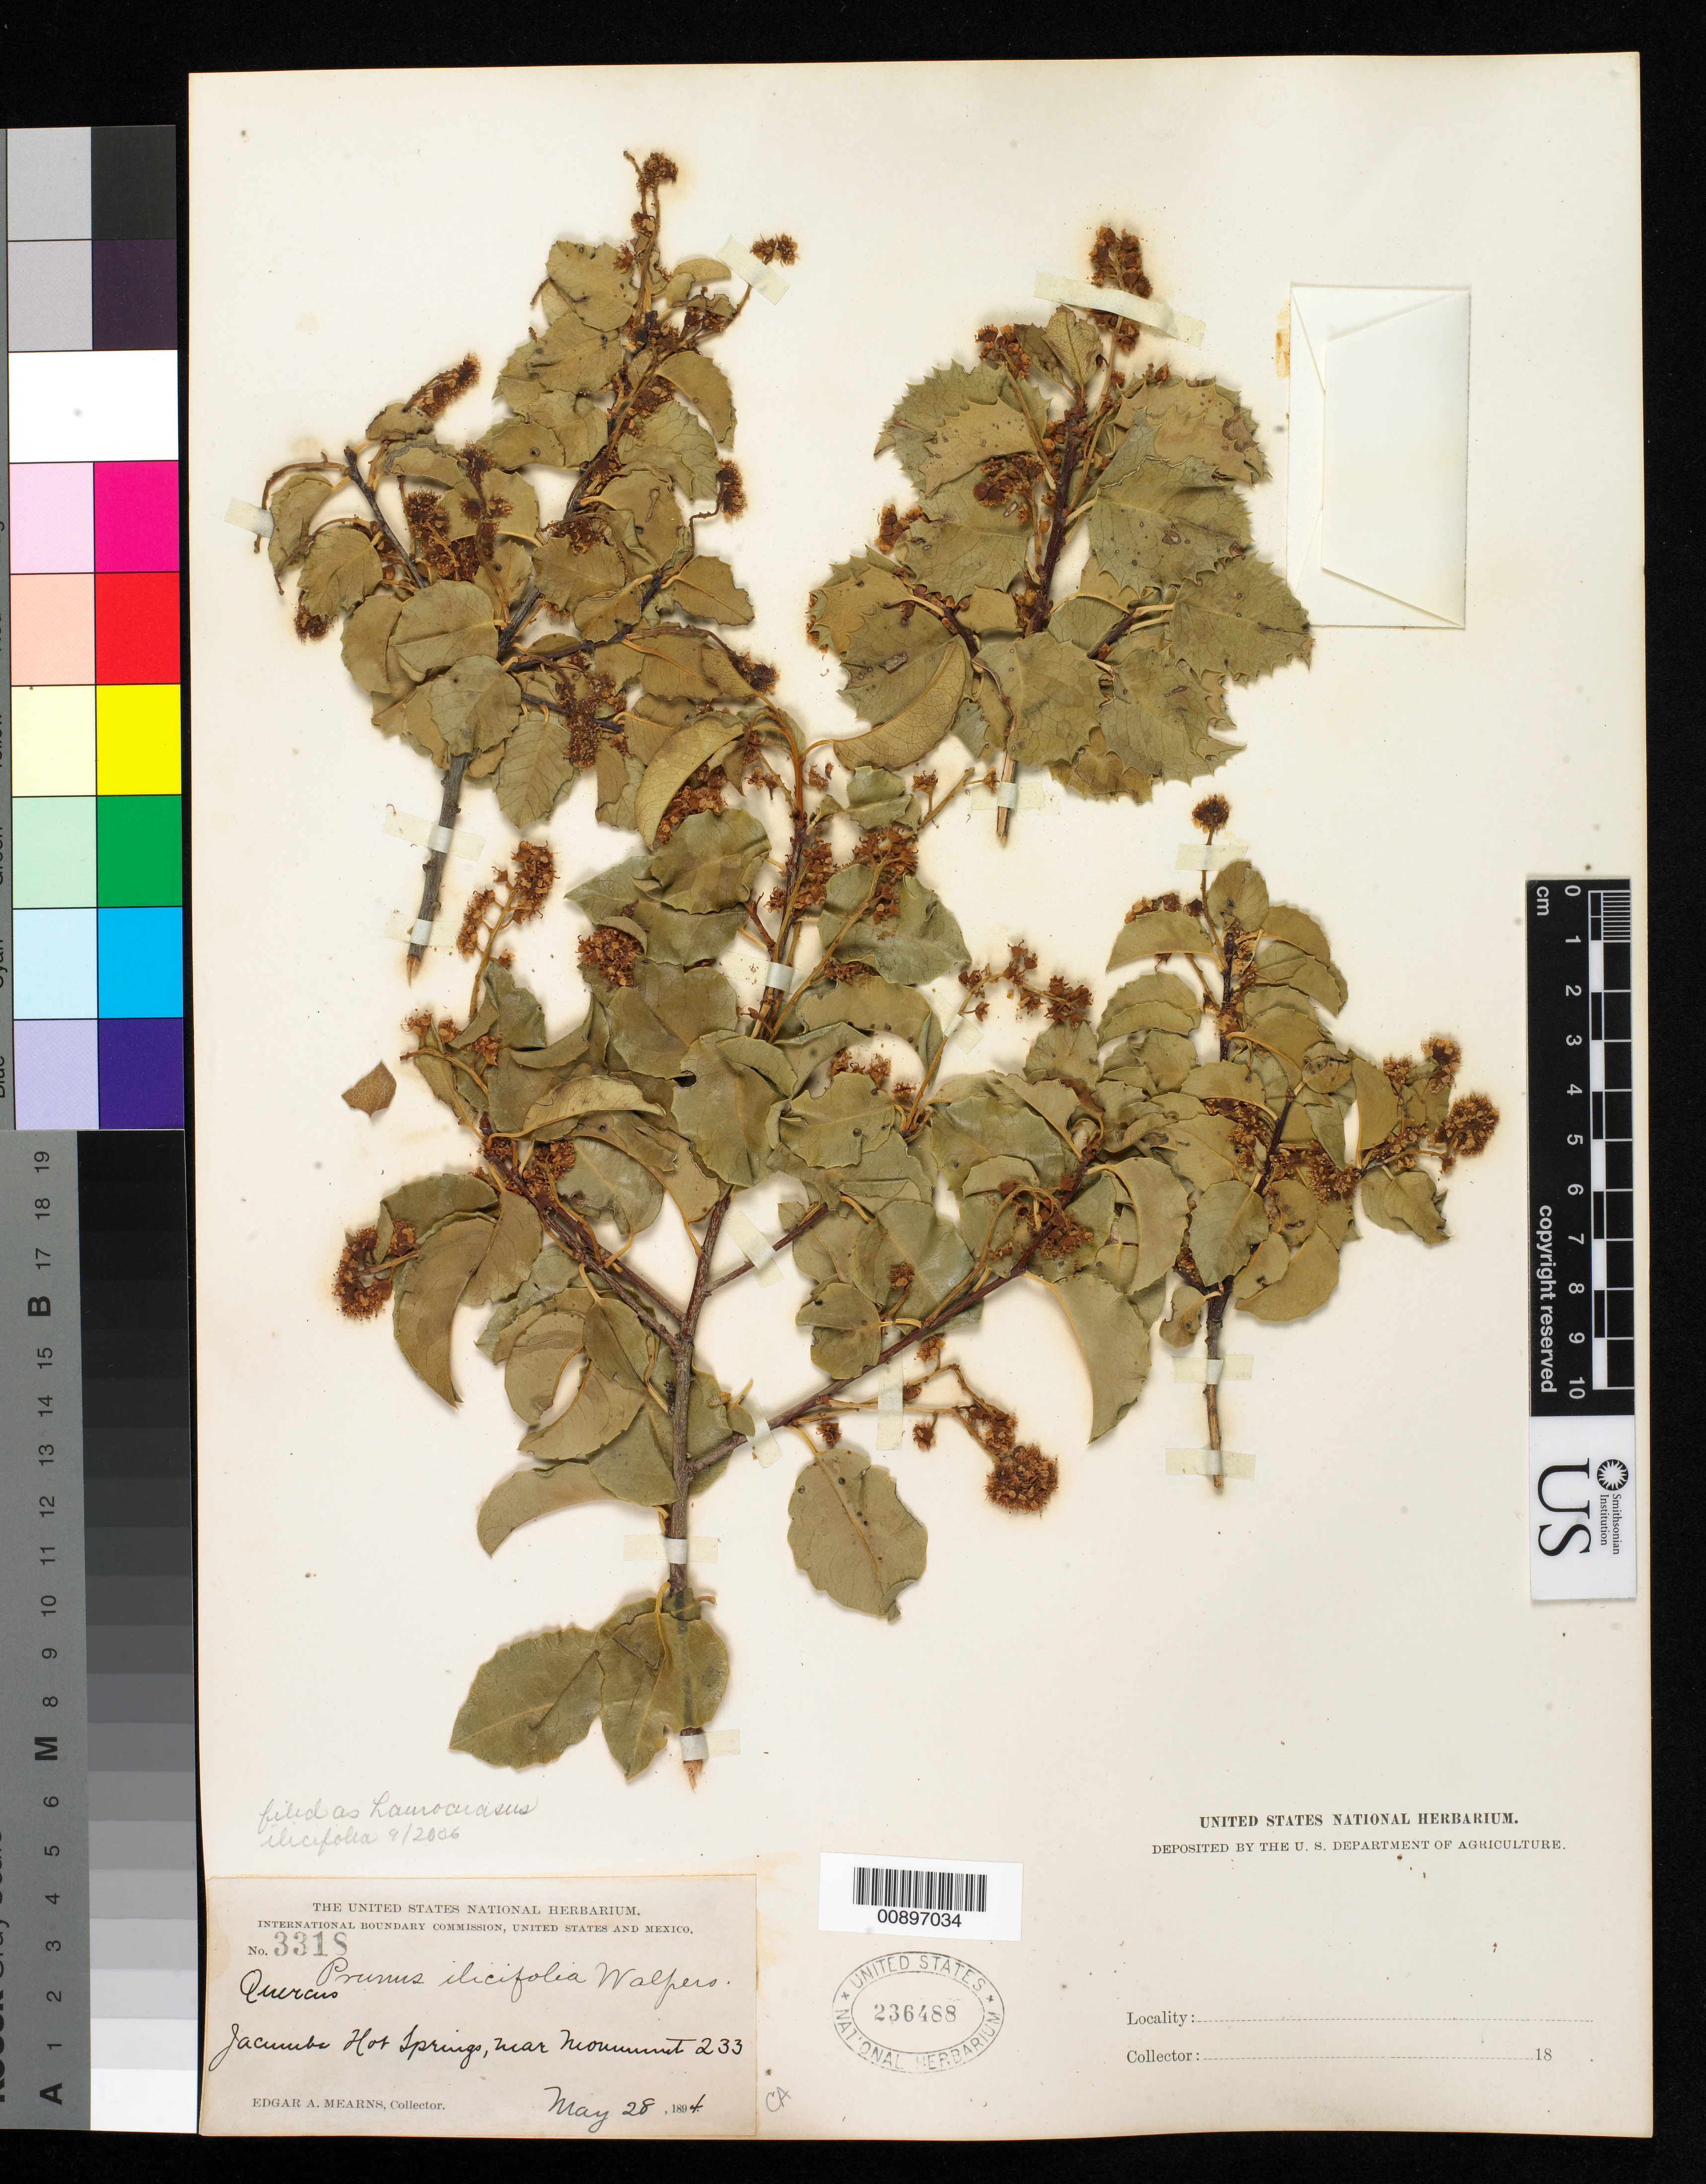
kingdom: Plantae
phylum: Tracheophyta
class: Magnoliopsida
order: Rosales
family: Rosaceae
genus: Prunus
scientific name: Prunus ilicifolia var. ilicifolia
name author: (Nutt. ex Hook. & Arn.) D. Dietr.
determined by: Strong, Mark T., (BOT), Smithsonian Institution - National Museum of Natural History (UNITED STATES)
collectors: E. A. Mearns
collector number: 3318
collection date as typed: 28 May 1894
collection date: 1894-05-28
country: United States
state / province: California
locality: Jacumba Hot Springs, near Monument 233.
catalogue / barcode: US 236488